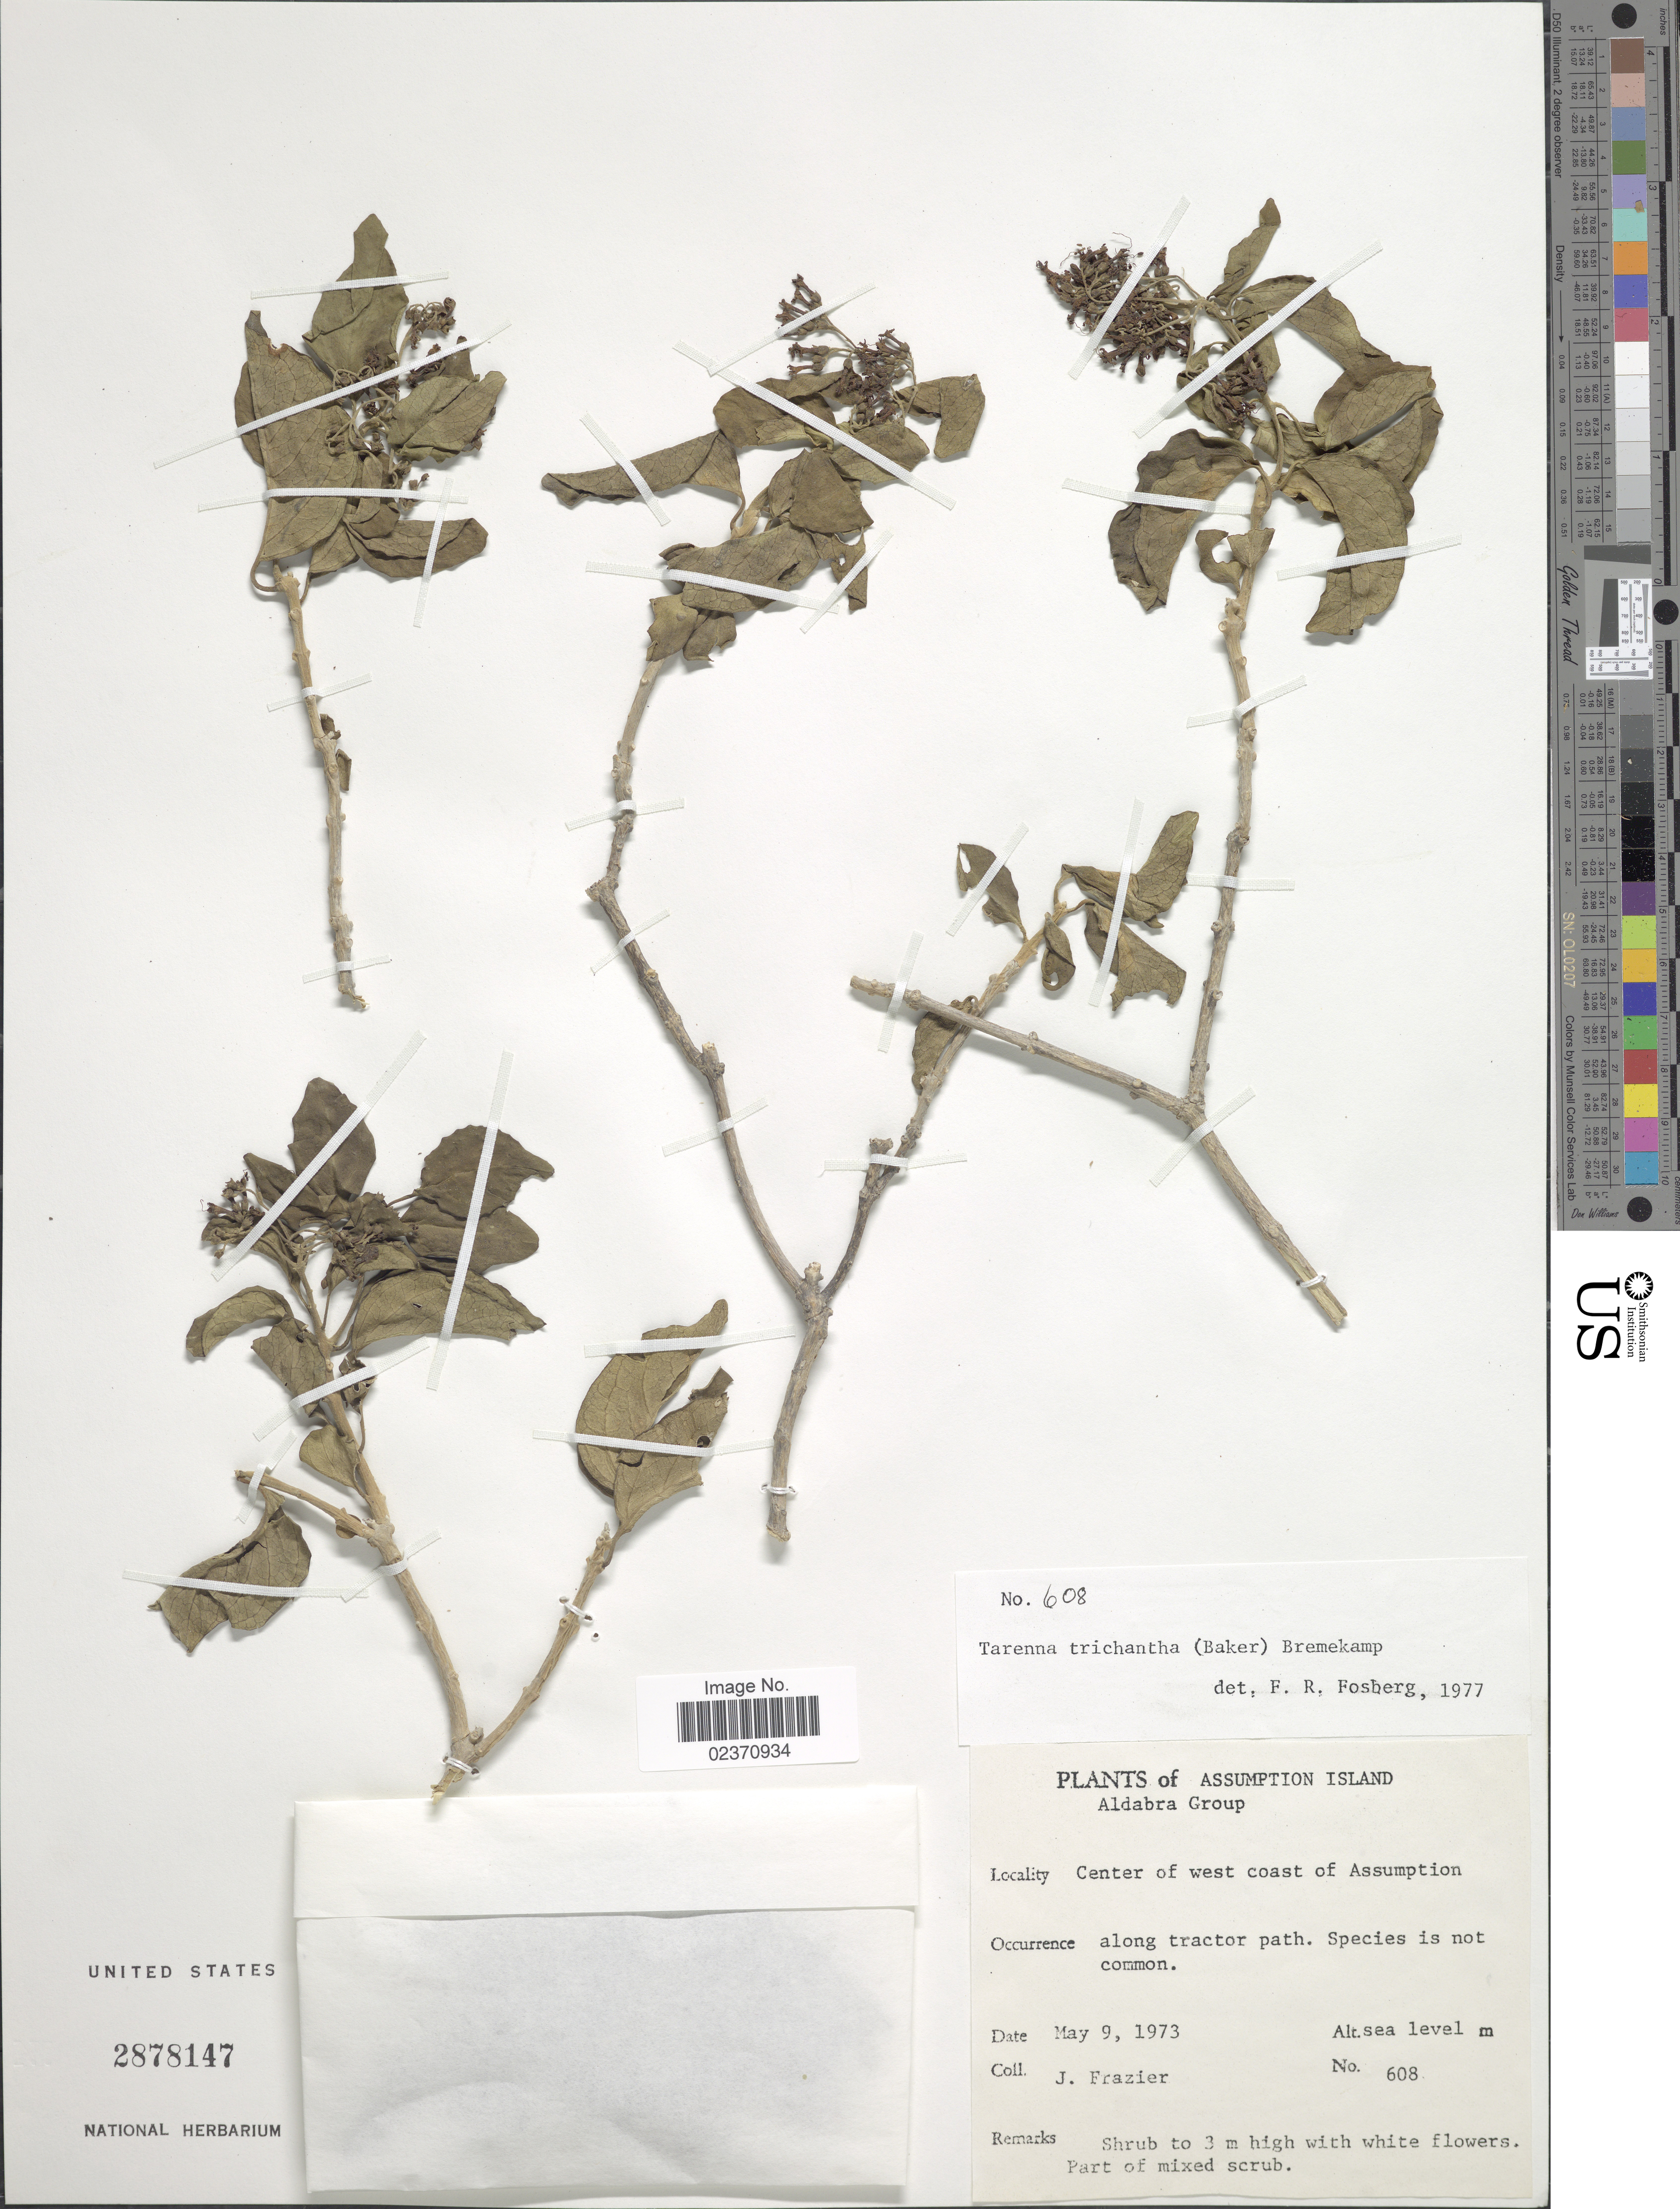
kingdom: Plantae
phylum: Tracheophyta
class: Magnoliopsida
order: Gentianales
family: Rubiaceae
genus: Paracephaelis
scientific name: Paracephaelis trichantha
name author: (Baker) De Block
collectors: J. Frazier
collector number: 608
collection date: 1973-05-09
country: Seychelles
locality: Assumption Island, Aldabra Group, Center of west coast of Assumption, along tractor path.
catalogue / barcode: US 2878147